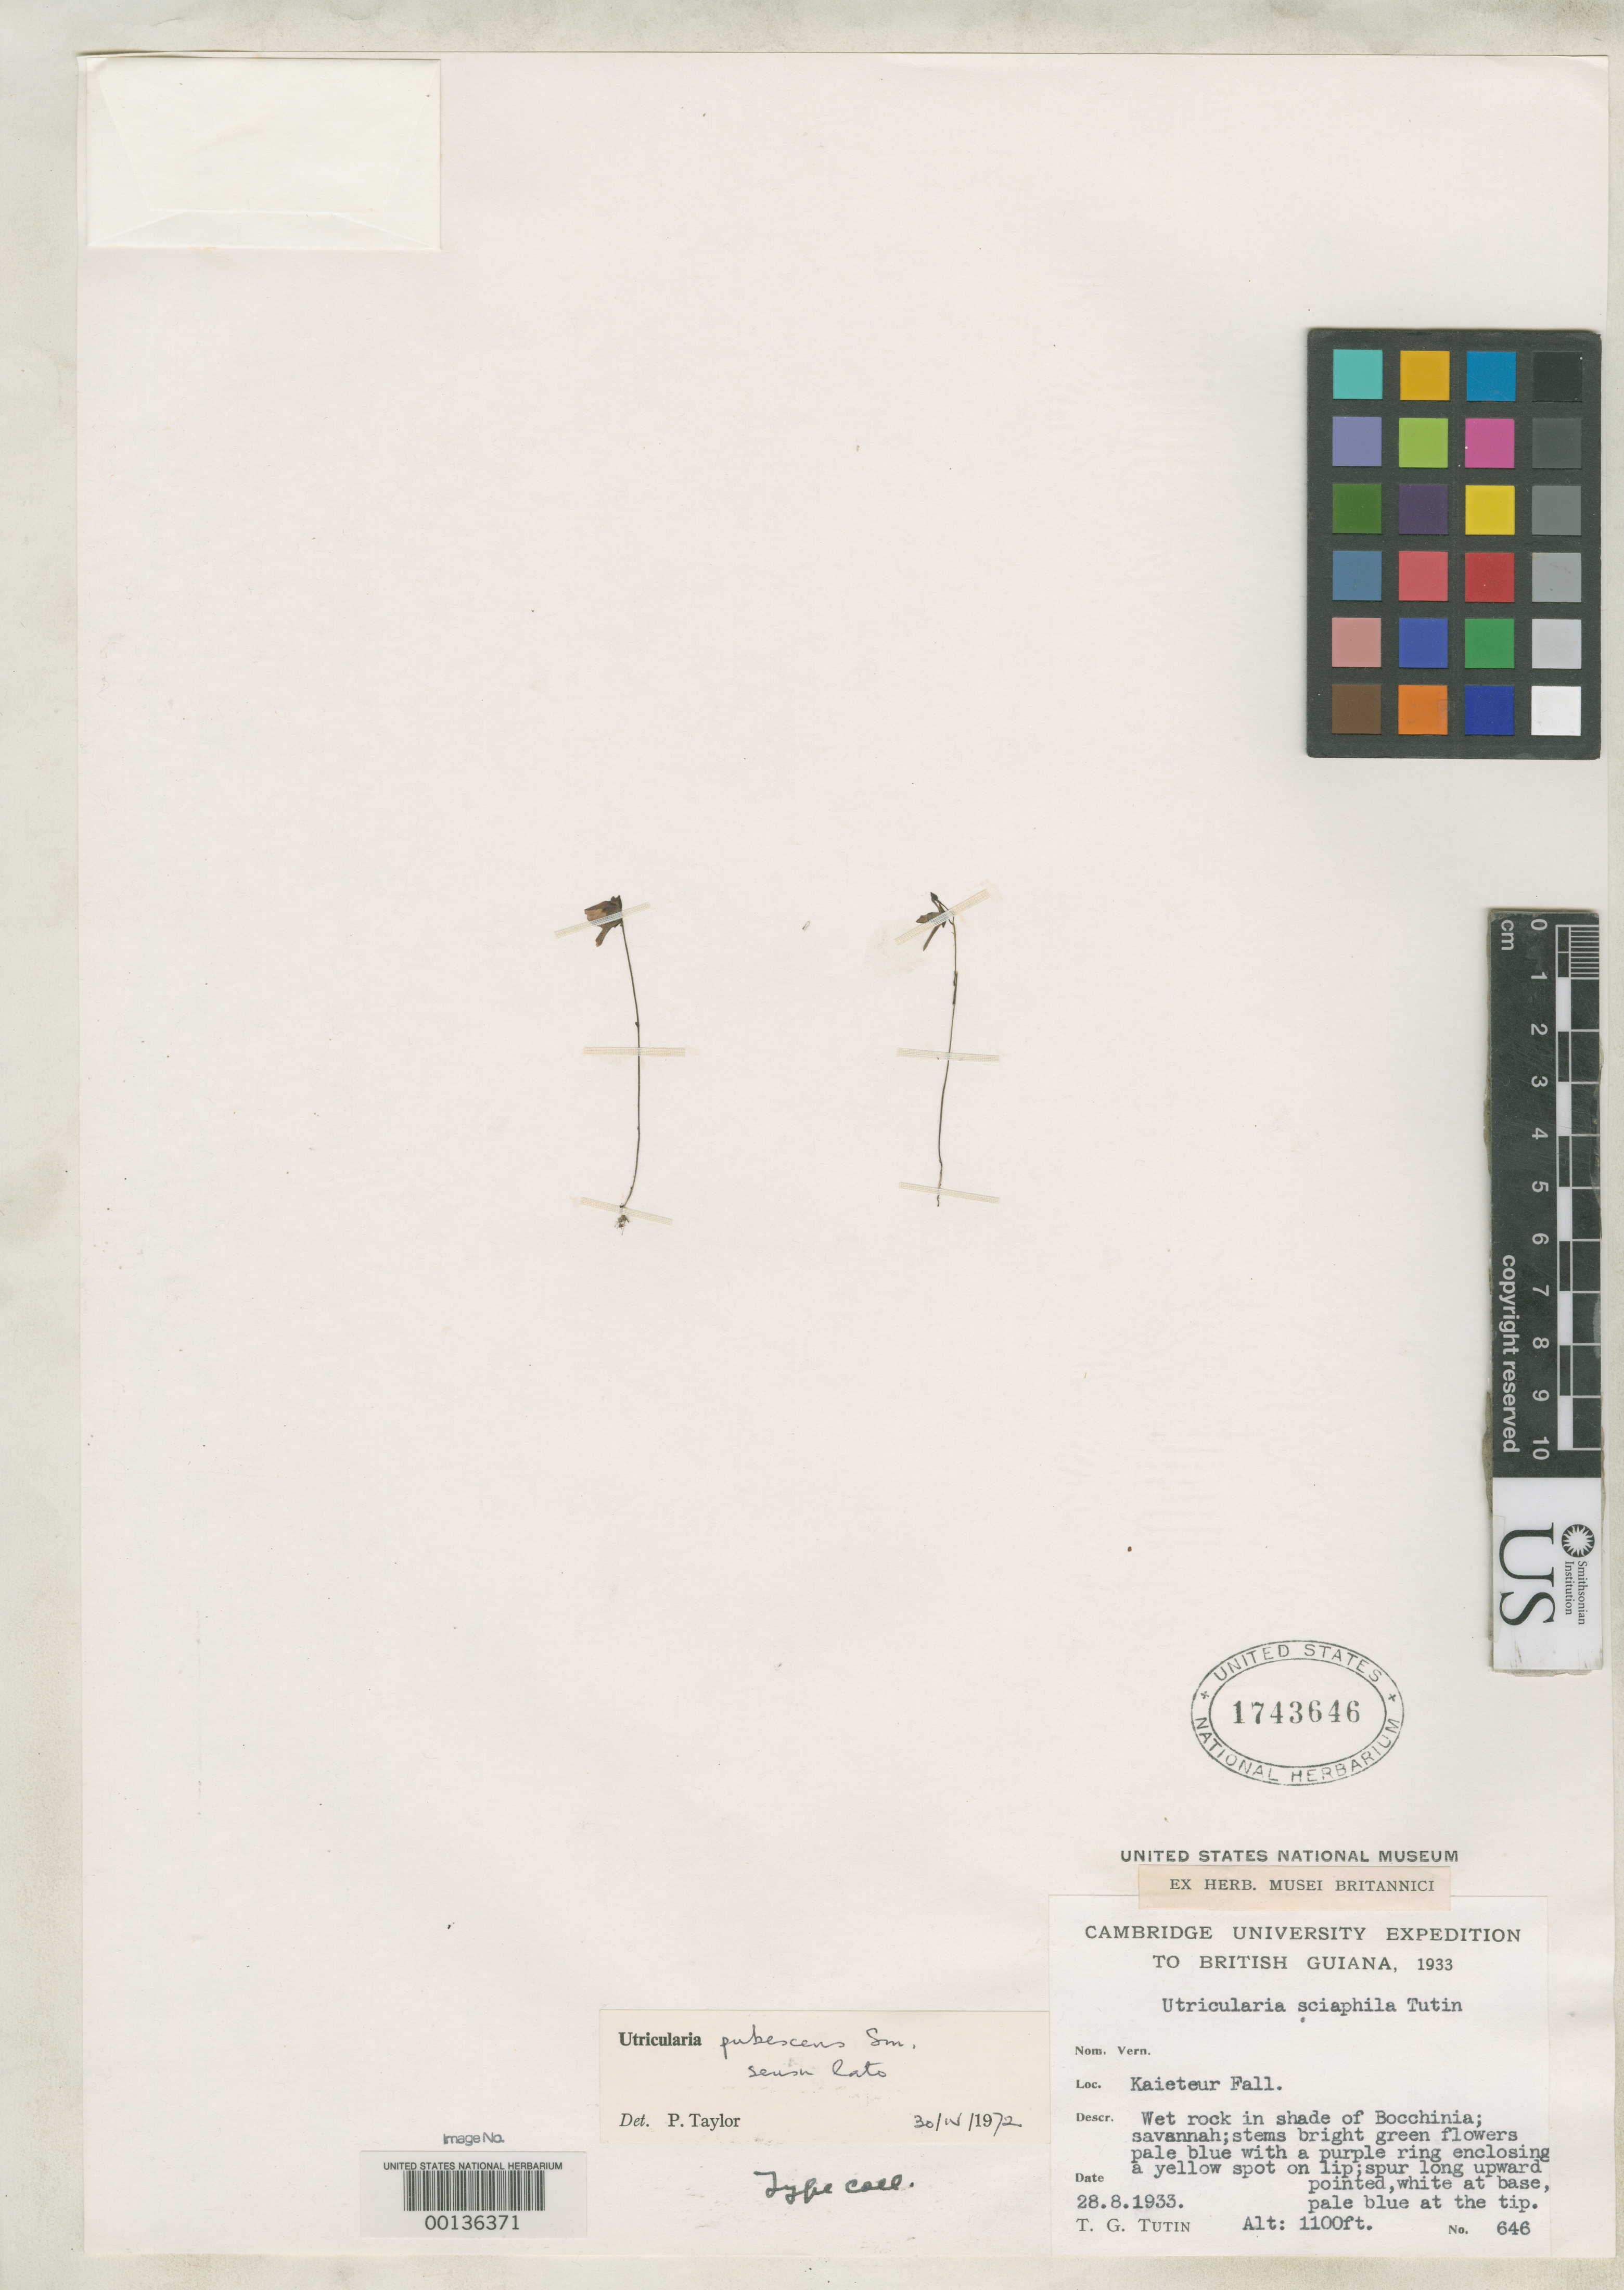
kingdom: Plantae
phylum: Tracheophyta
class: Magnoliopsida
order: Lamiales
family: Lentibulariaceae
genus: Utricularia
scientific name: Utricularia sciaphila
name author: Tutin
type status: Isotype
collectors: T. G. Tutin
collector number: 646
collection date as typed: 28 Aug 1933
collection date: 1933-08-28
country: Guyana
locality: Kaietuk, Potaro River; alt. 1100 ft.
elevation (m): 335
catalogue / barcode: US 1743646